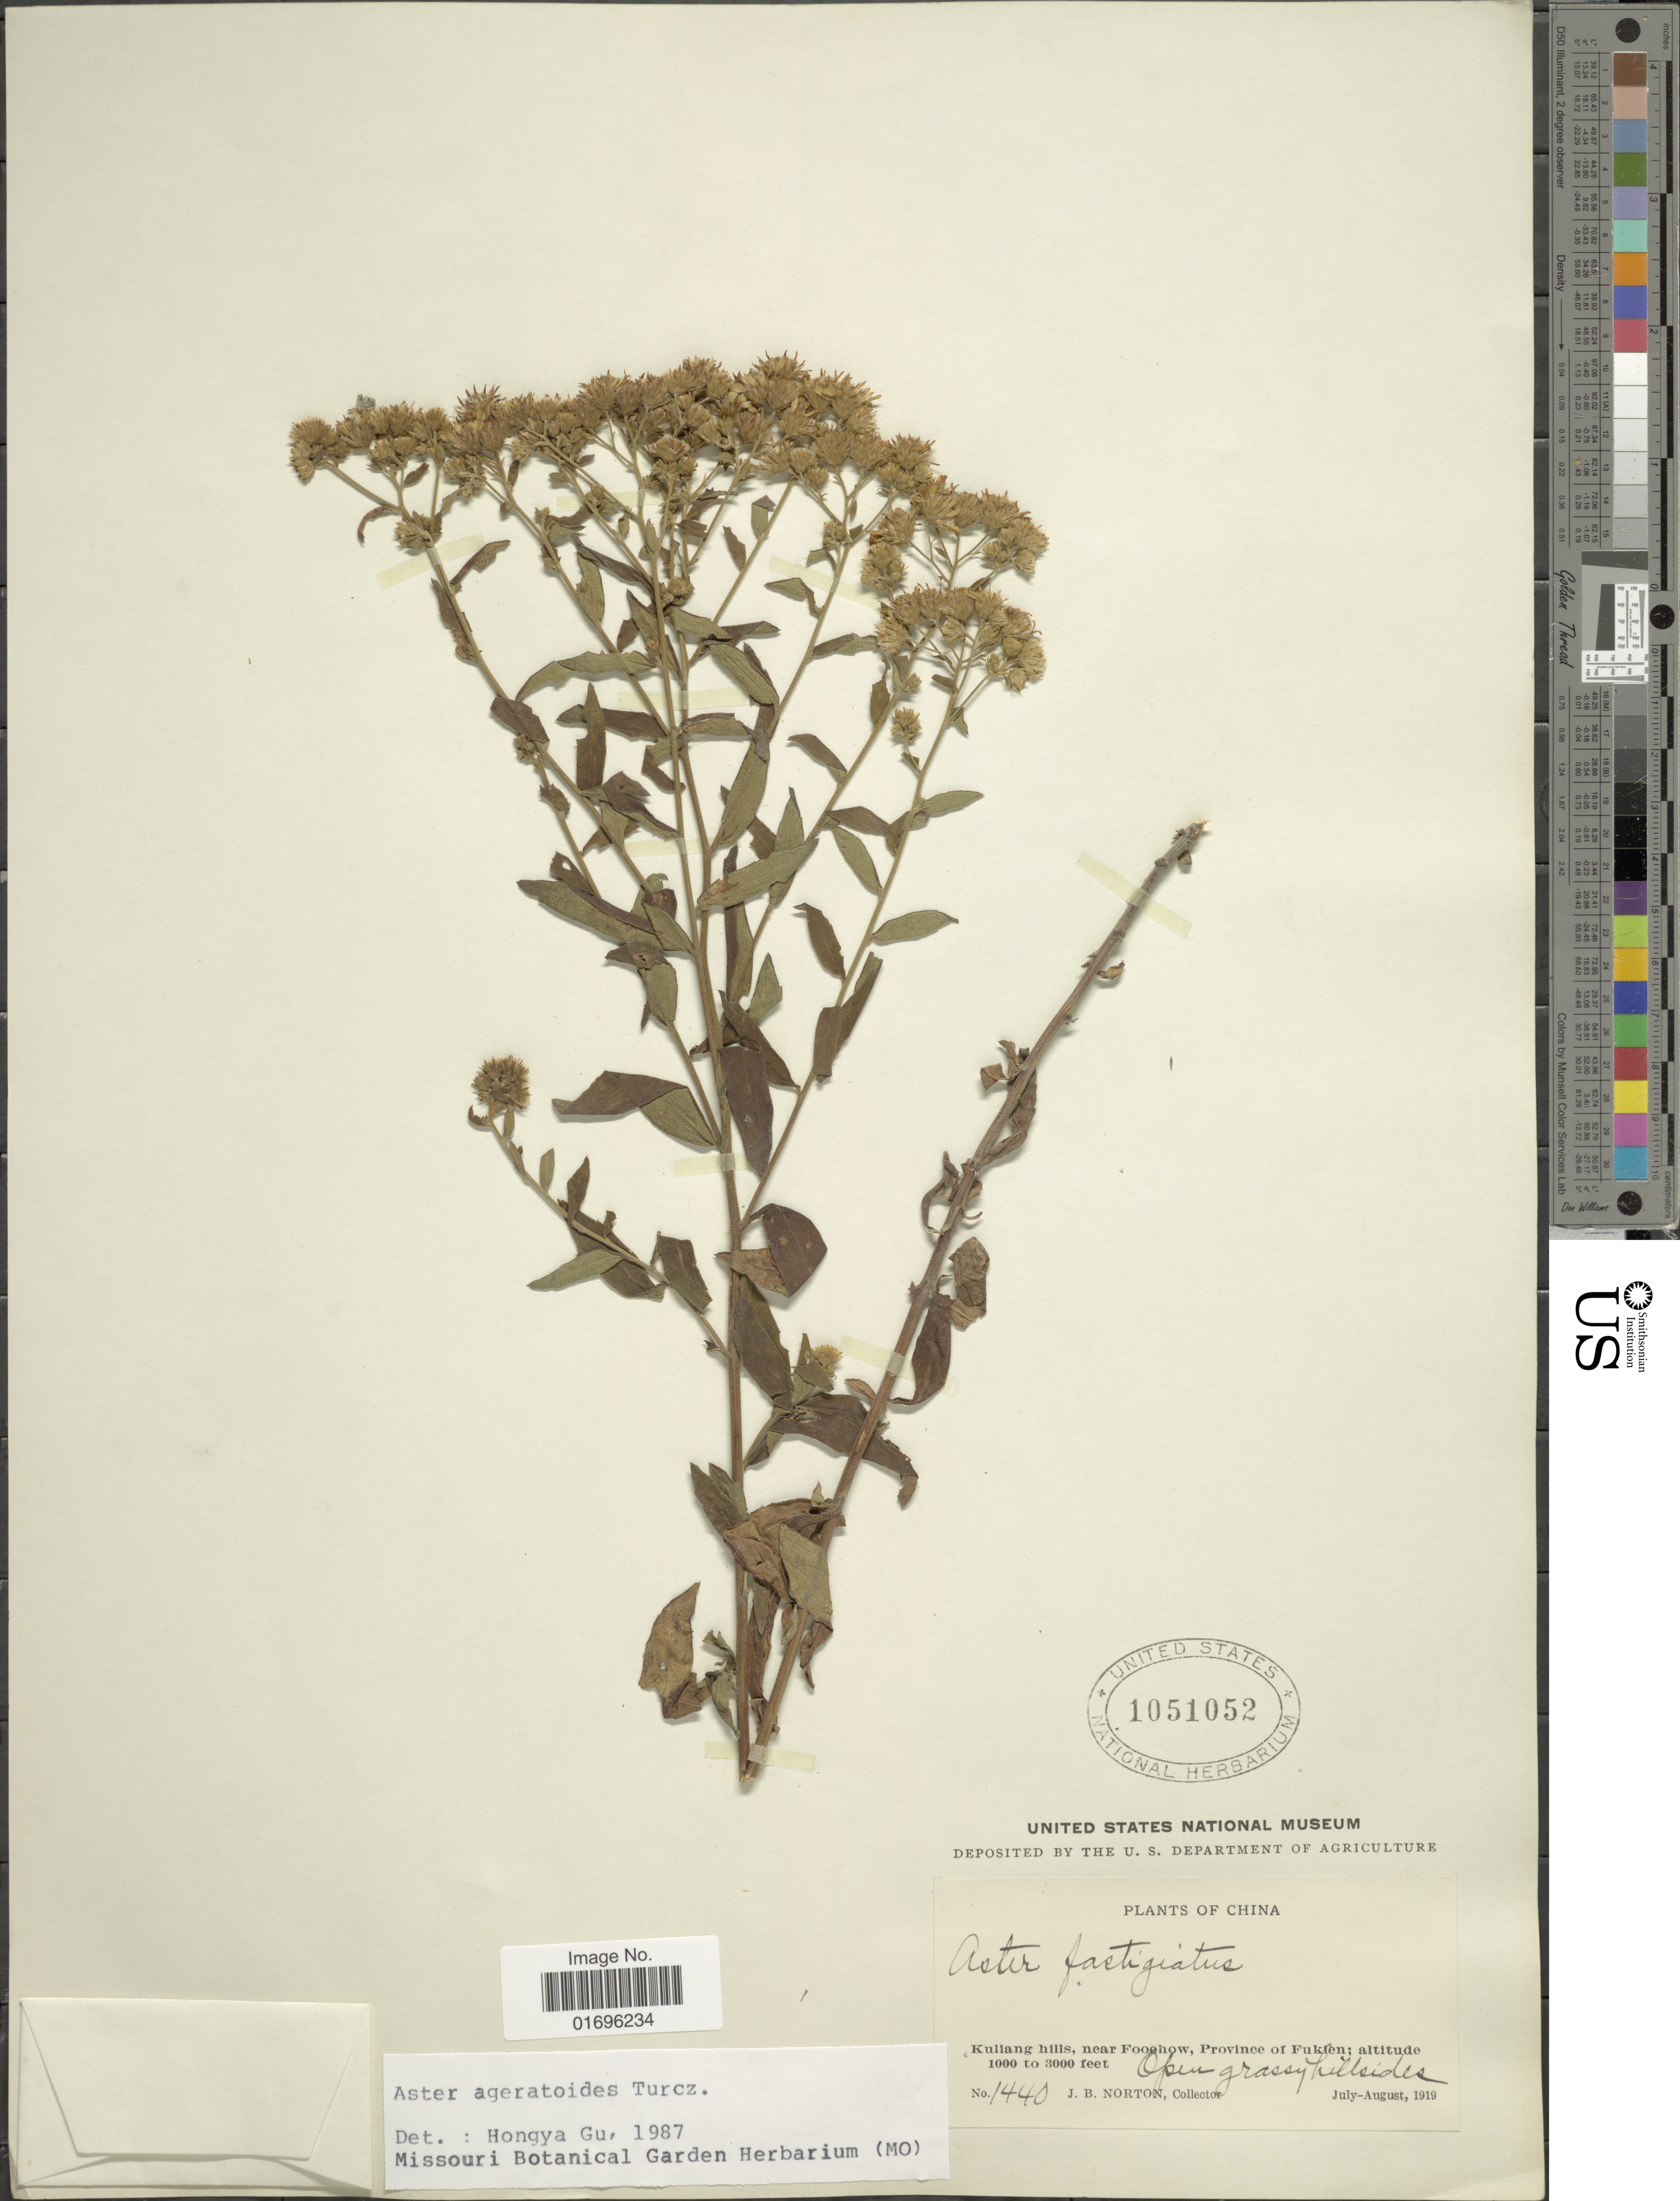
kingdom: Plantae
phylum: Tracheophyta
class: Magnoliopsida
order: Asterales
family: Asteraceae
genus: Aster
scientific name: Aster ageratoides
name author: Turcz.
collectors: J. B. Norton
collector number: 1440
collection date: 1919-07/1919-08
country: China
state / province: Fujian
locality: Kuliang hills, near Foochow, Province of Fukien.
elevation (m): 305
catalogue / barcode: US 1051052